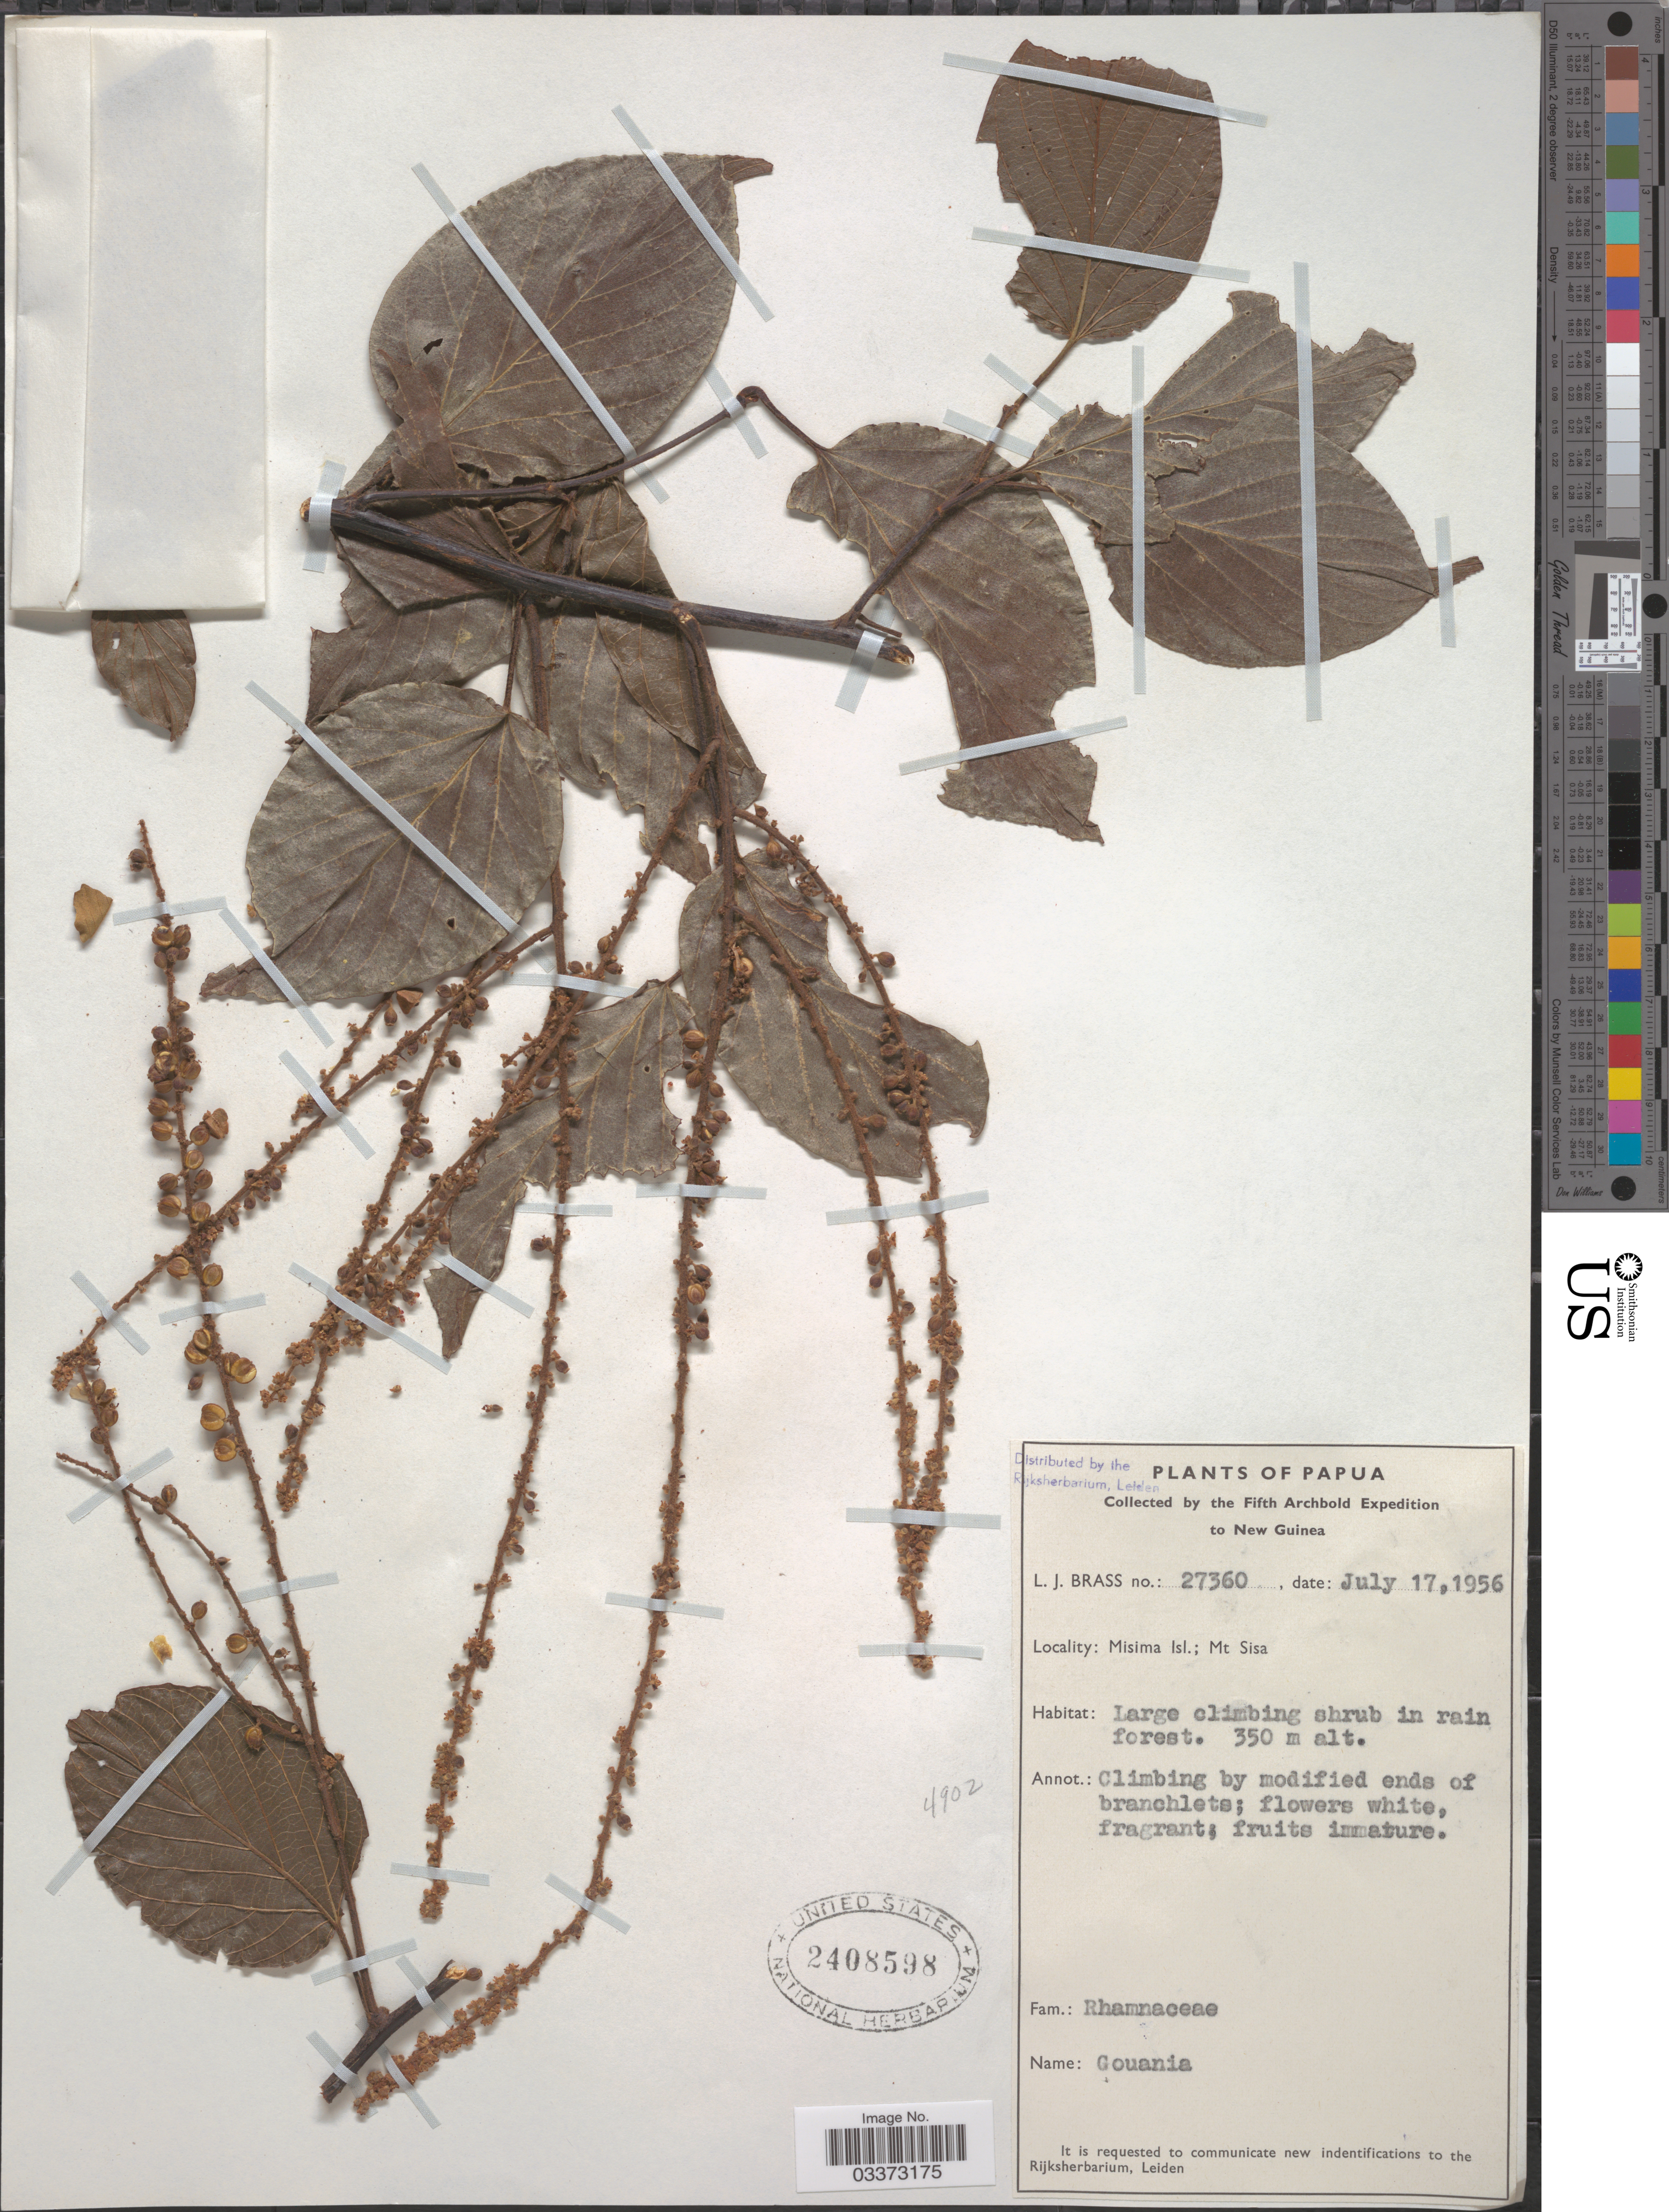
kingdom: Plantae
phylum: Tracheophyta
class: Magnoliopsida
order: Rosales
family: Rhamnaceae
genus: Gouania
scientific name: Gouania sp.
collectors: L. J. Brass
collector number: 27360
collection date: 1956-07-17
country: Papua New Guinea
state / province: Milne Bay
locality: Papua. New Guinea. Misima Isl.; Mt. Sisa.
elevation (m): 350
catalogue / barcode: US 2408598